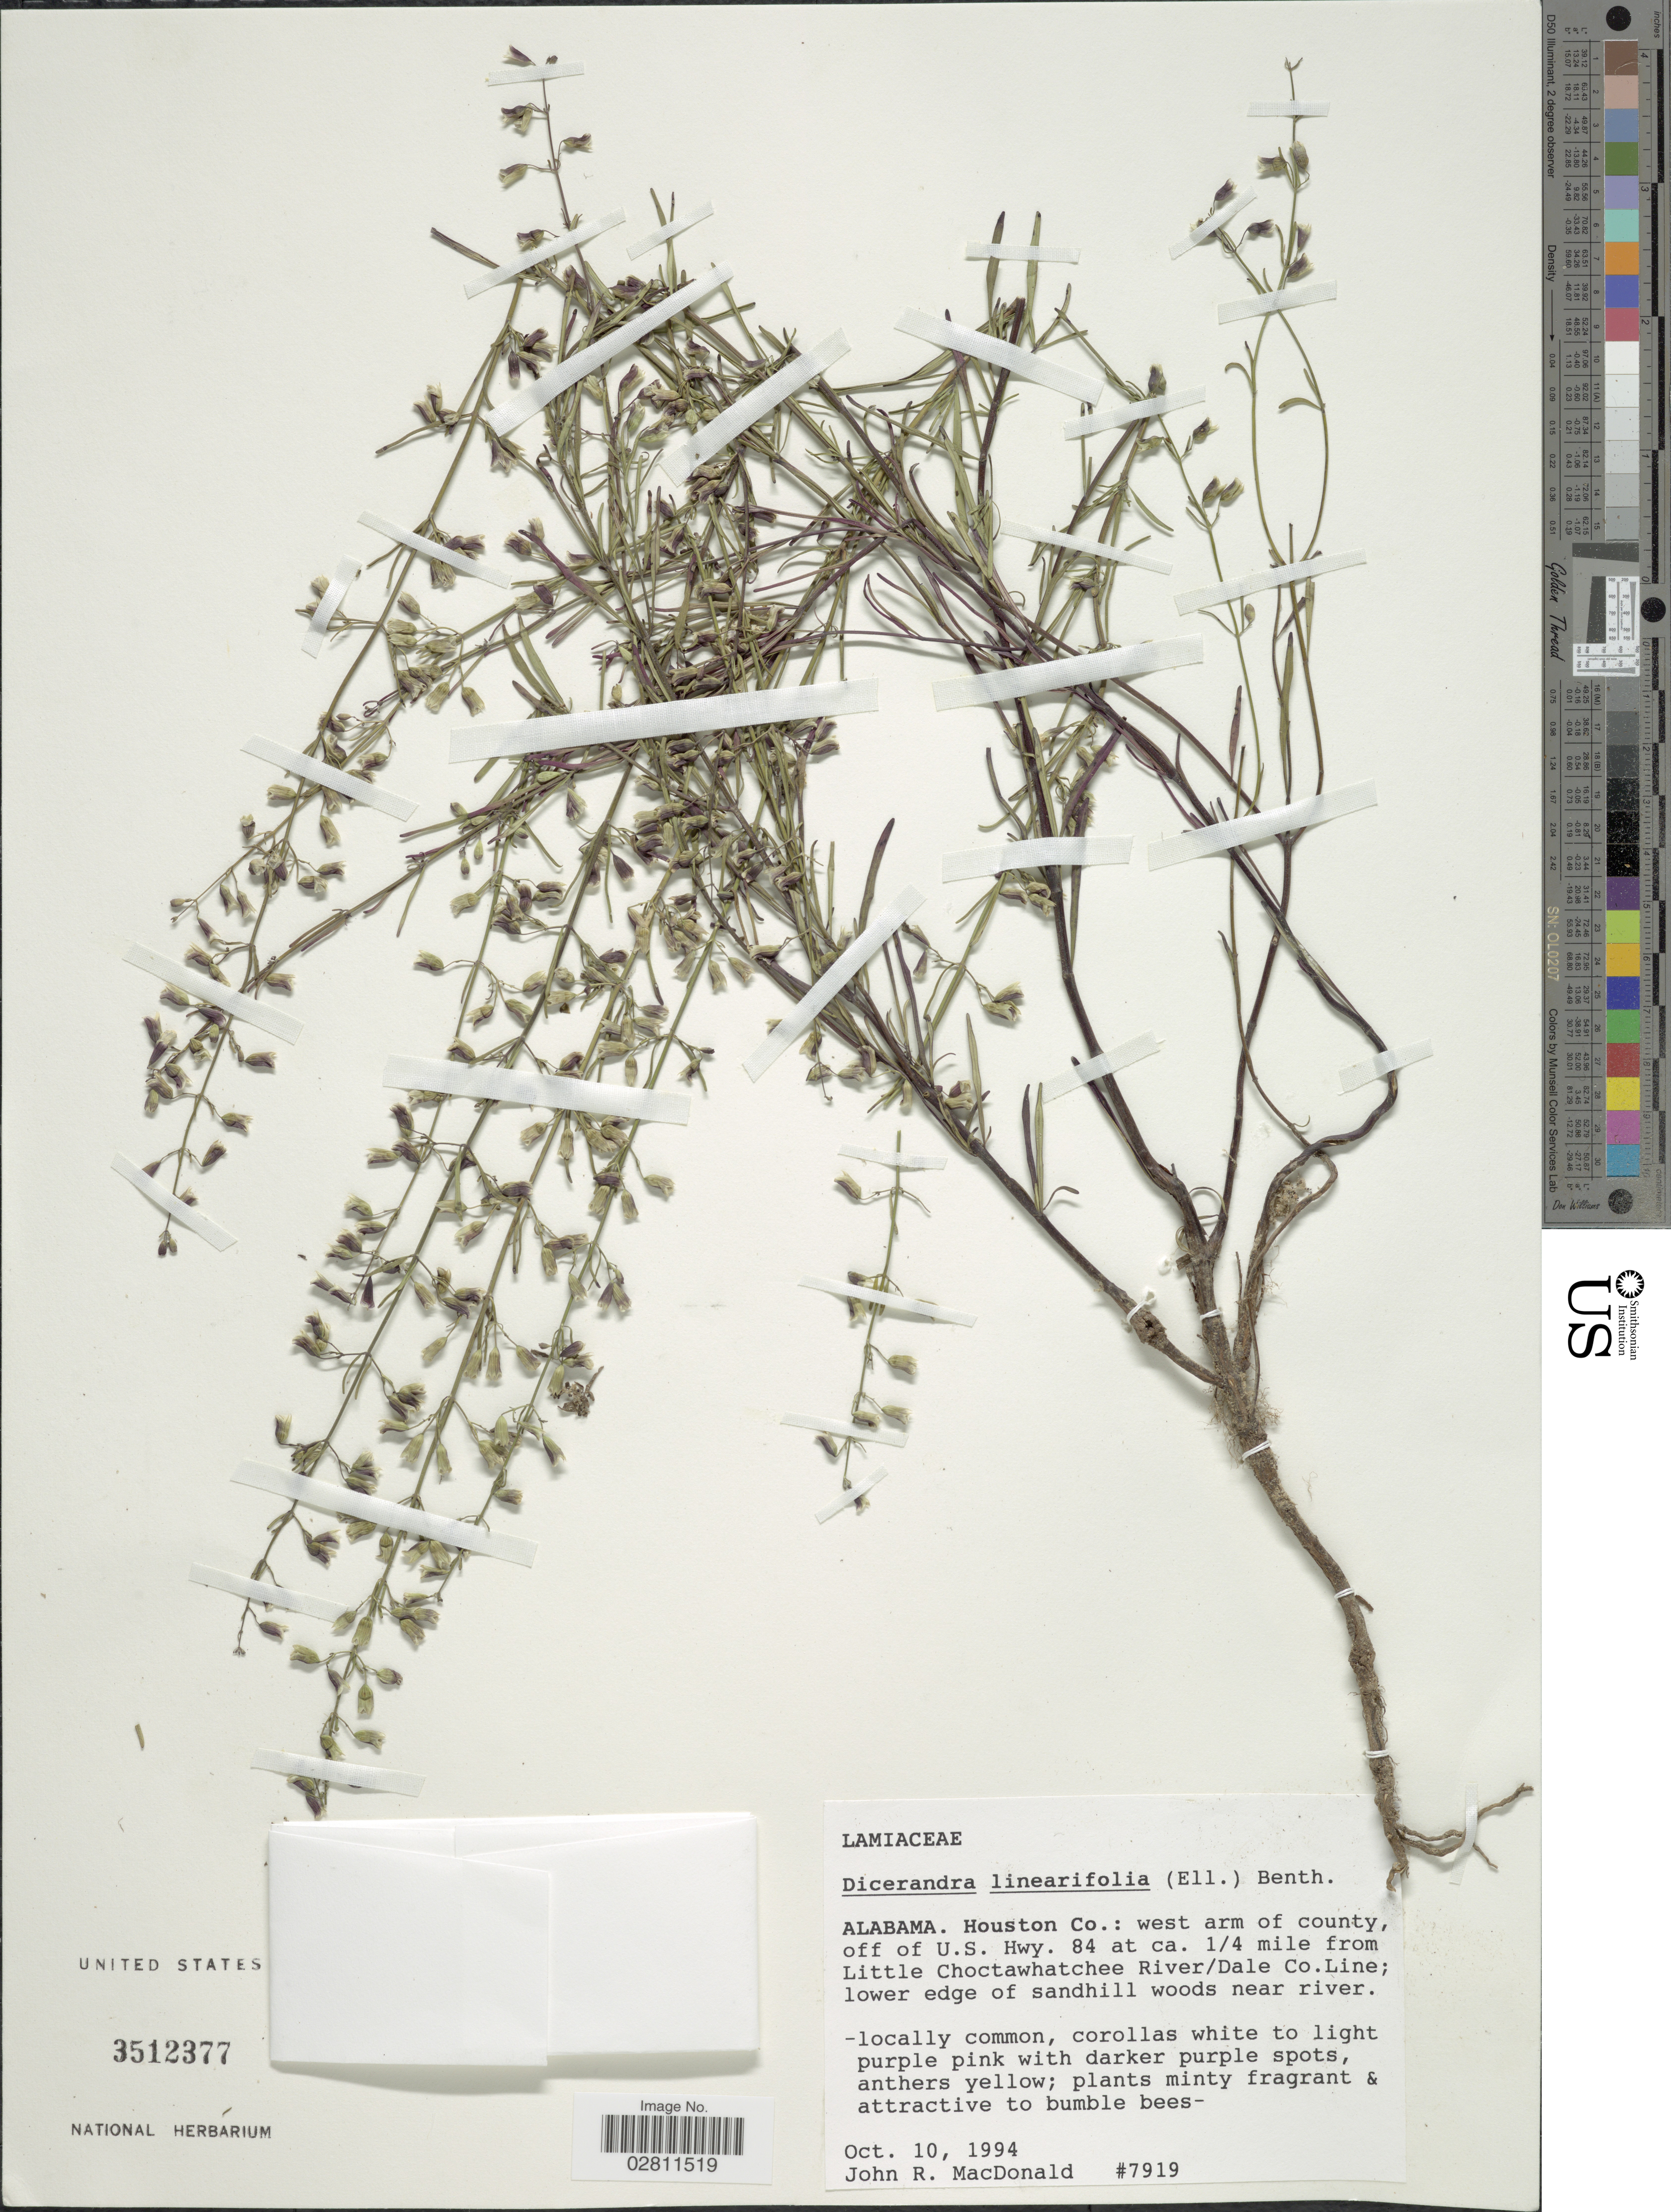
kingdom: Plantae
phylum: Tracheophyta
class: Magnoliopsida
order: Lamiales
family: Lamiaceae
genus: Dicerandra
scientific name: Dicerandra linearifolia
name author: (Elliott) Benth.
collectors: J. MacDonald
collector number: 7919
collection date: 1994-10-10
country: United States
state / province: Alabama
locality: Houston Co.: west arm of county, off of U.S. Hwy. 84 at ca. 1/4 mile from Little Choctawhatchee River/ Dale Co. Line.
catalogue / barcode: US 3512377